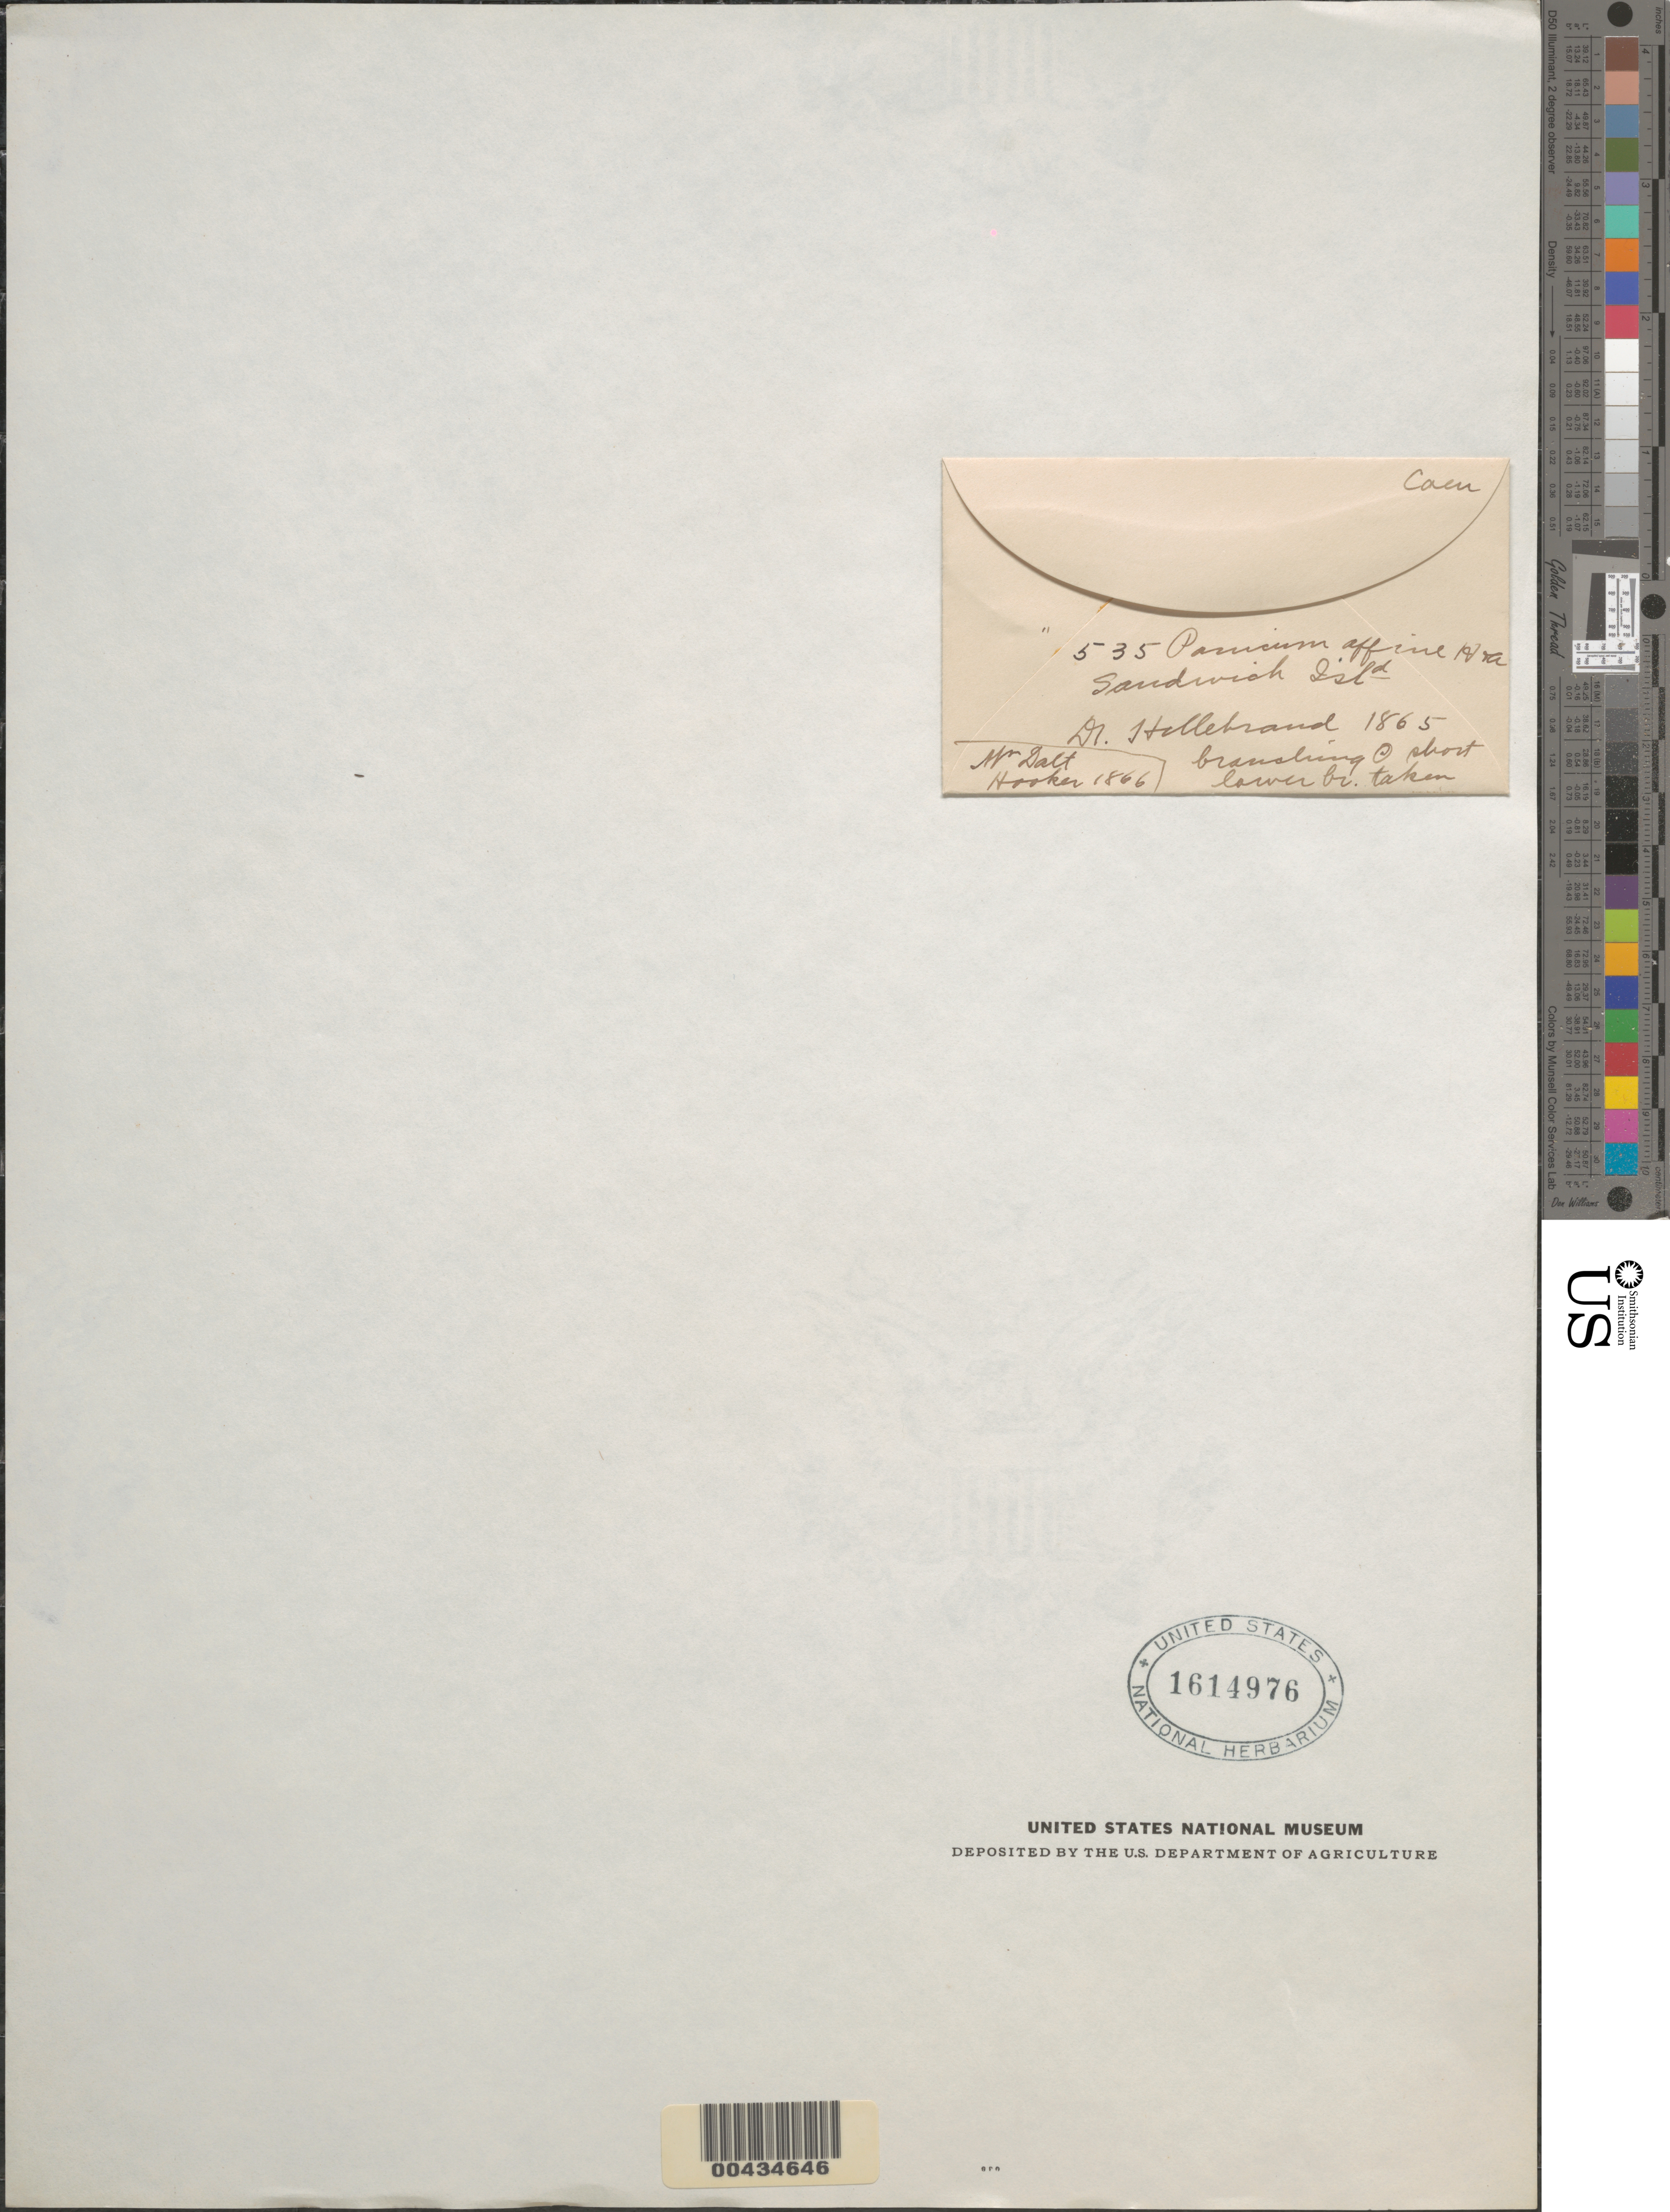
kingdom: Plantae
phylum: Tracheophyta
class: Liliopsida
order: Poales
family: Poaceae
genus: Panicum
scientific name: Panicum sp.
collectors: W. Hillebrand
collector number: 535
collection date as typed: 1865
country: United States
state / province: Hawaii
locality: Sandwich Islands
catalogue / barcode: US 1614976